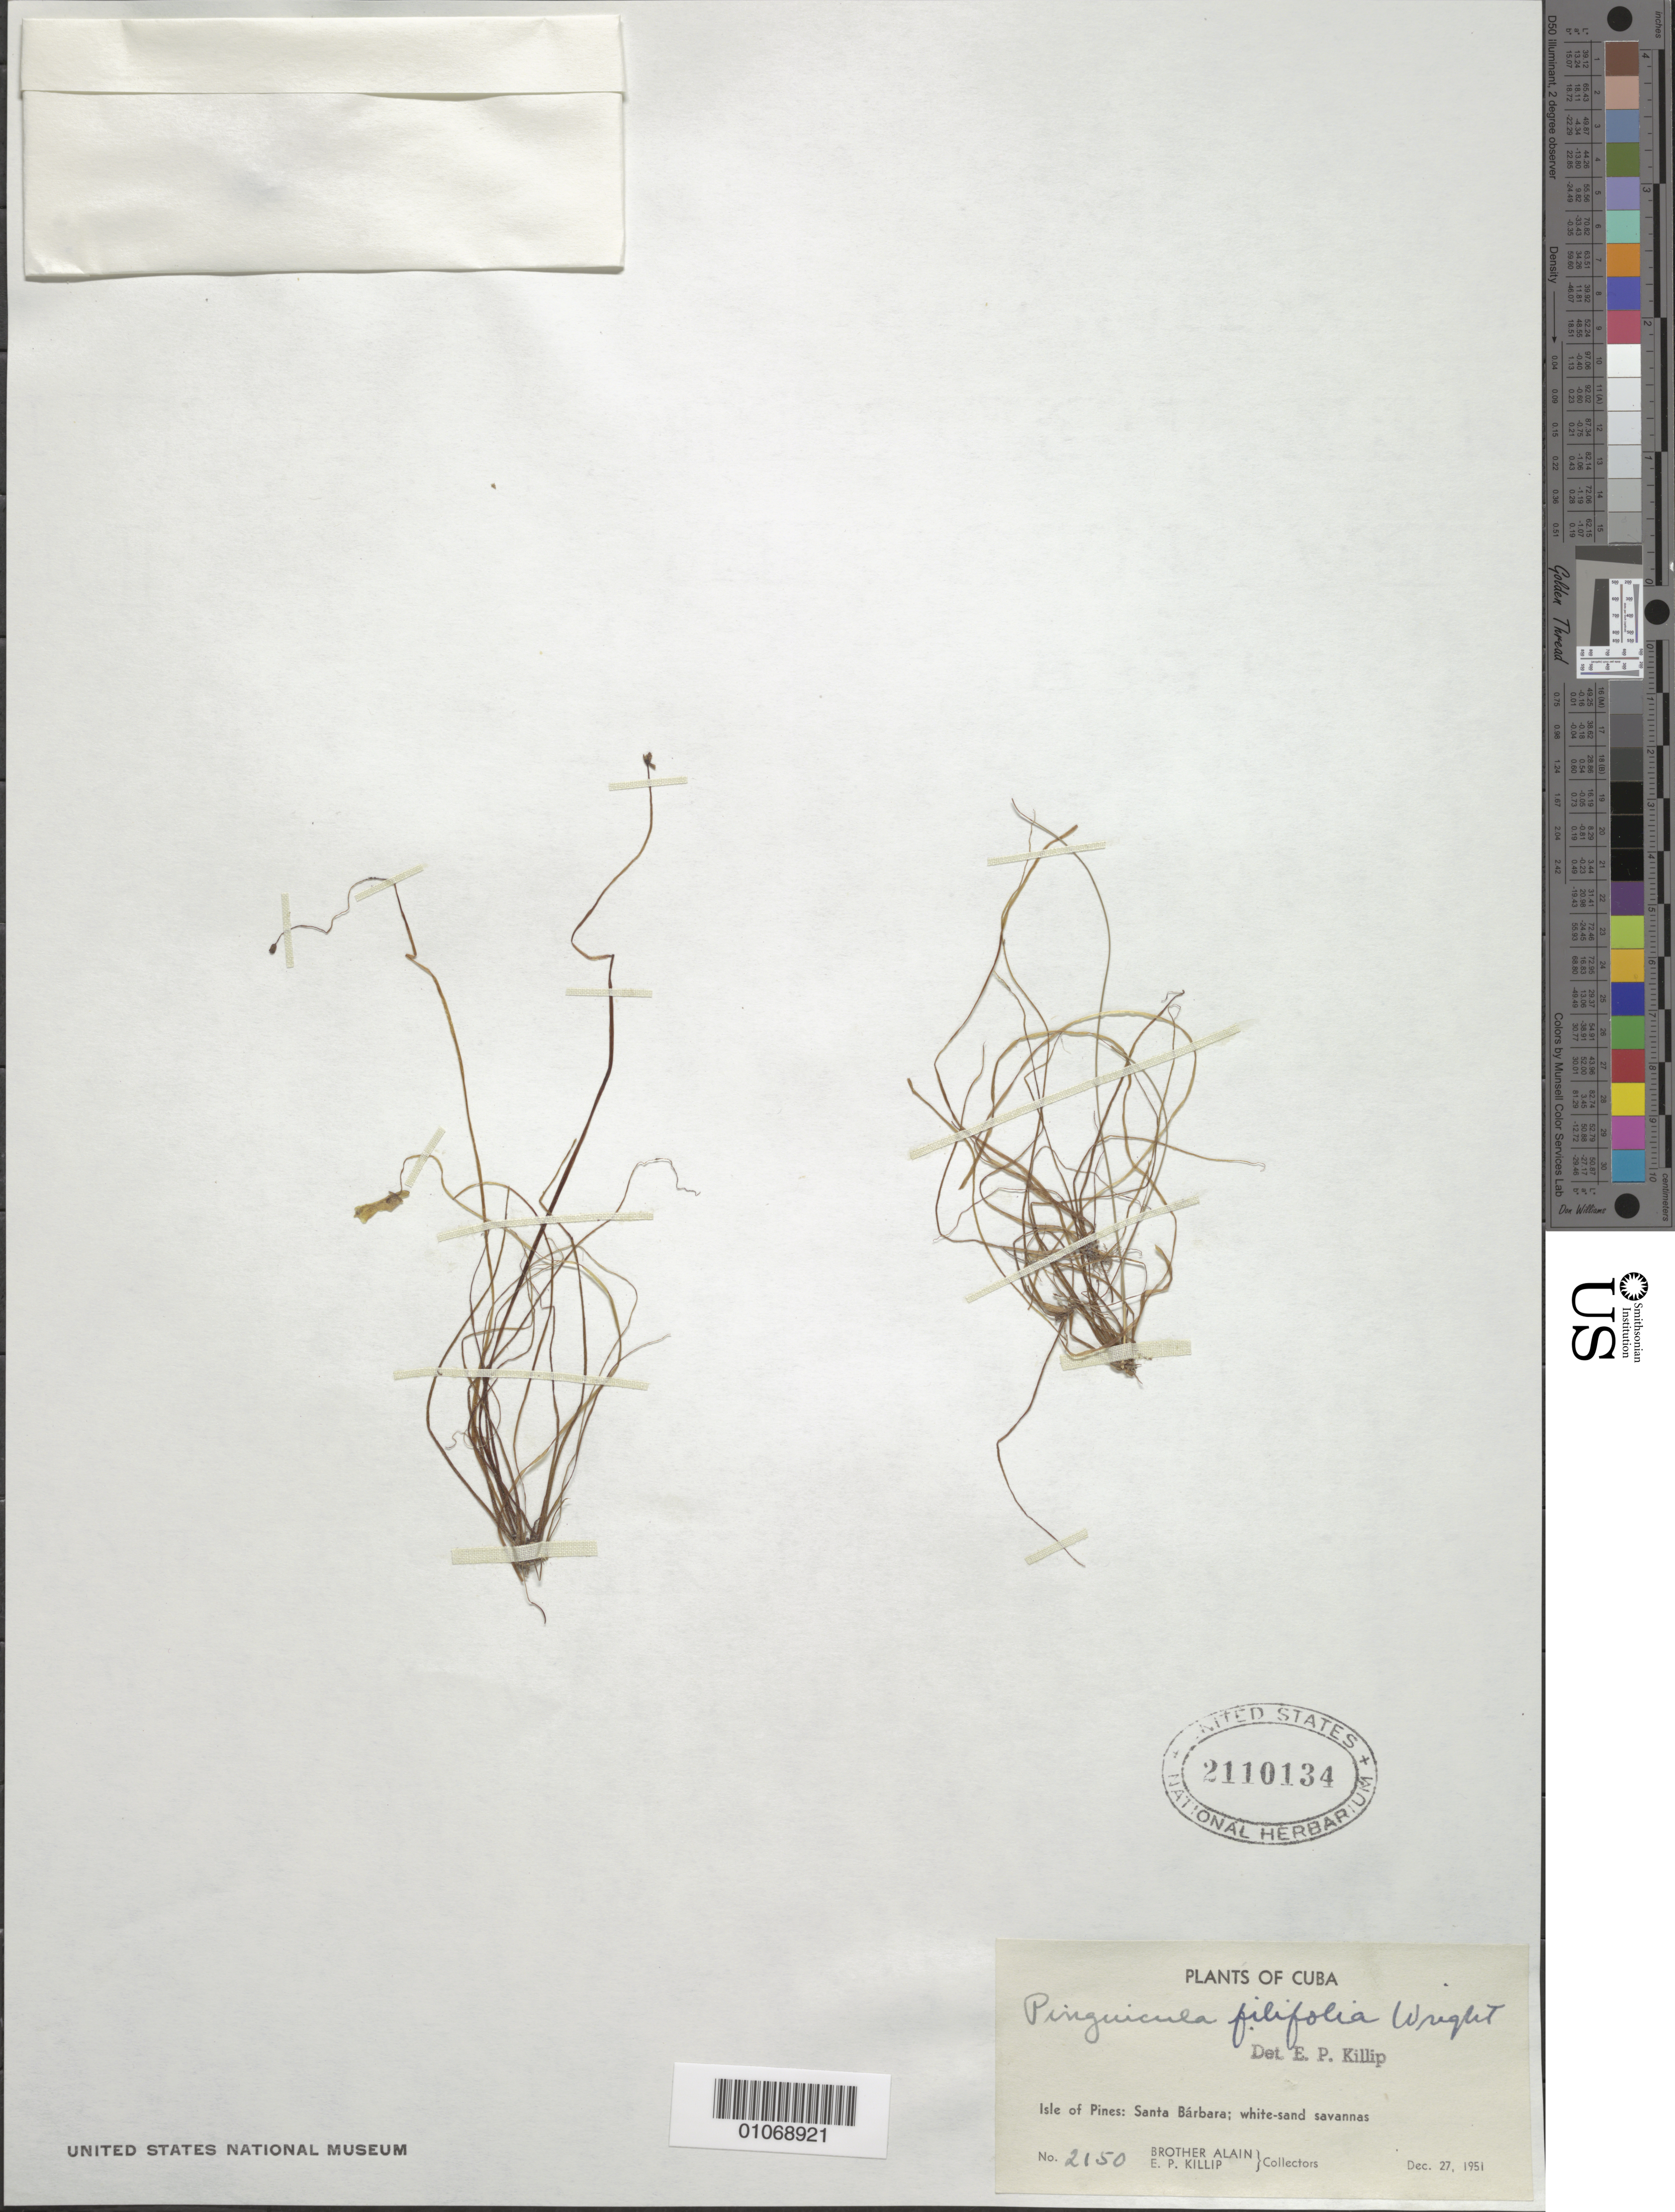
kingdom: Plantae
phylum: Tracheophyta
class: Magnoliopsida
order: Lamiales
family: Lentibulariaceae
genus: Pinguicula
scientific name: Pinguicula filifolia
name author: C. Wright ex Griseb.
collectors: A. H. Liogier & E. P. Killip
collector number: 2150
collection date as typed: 27 Dec 1951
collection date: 1951-12-27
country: Cuba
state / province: Isla de La Juventud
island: Isla de la Juventud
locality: Isle of Pines, Santa Barbara, white-sand savannas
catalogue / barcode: US 2110134